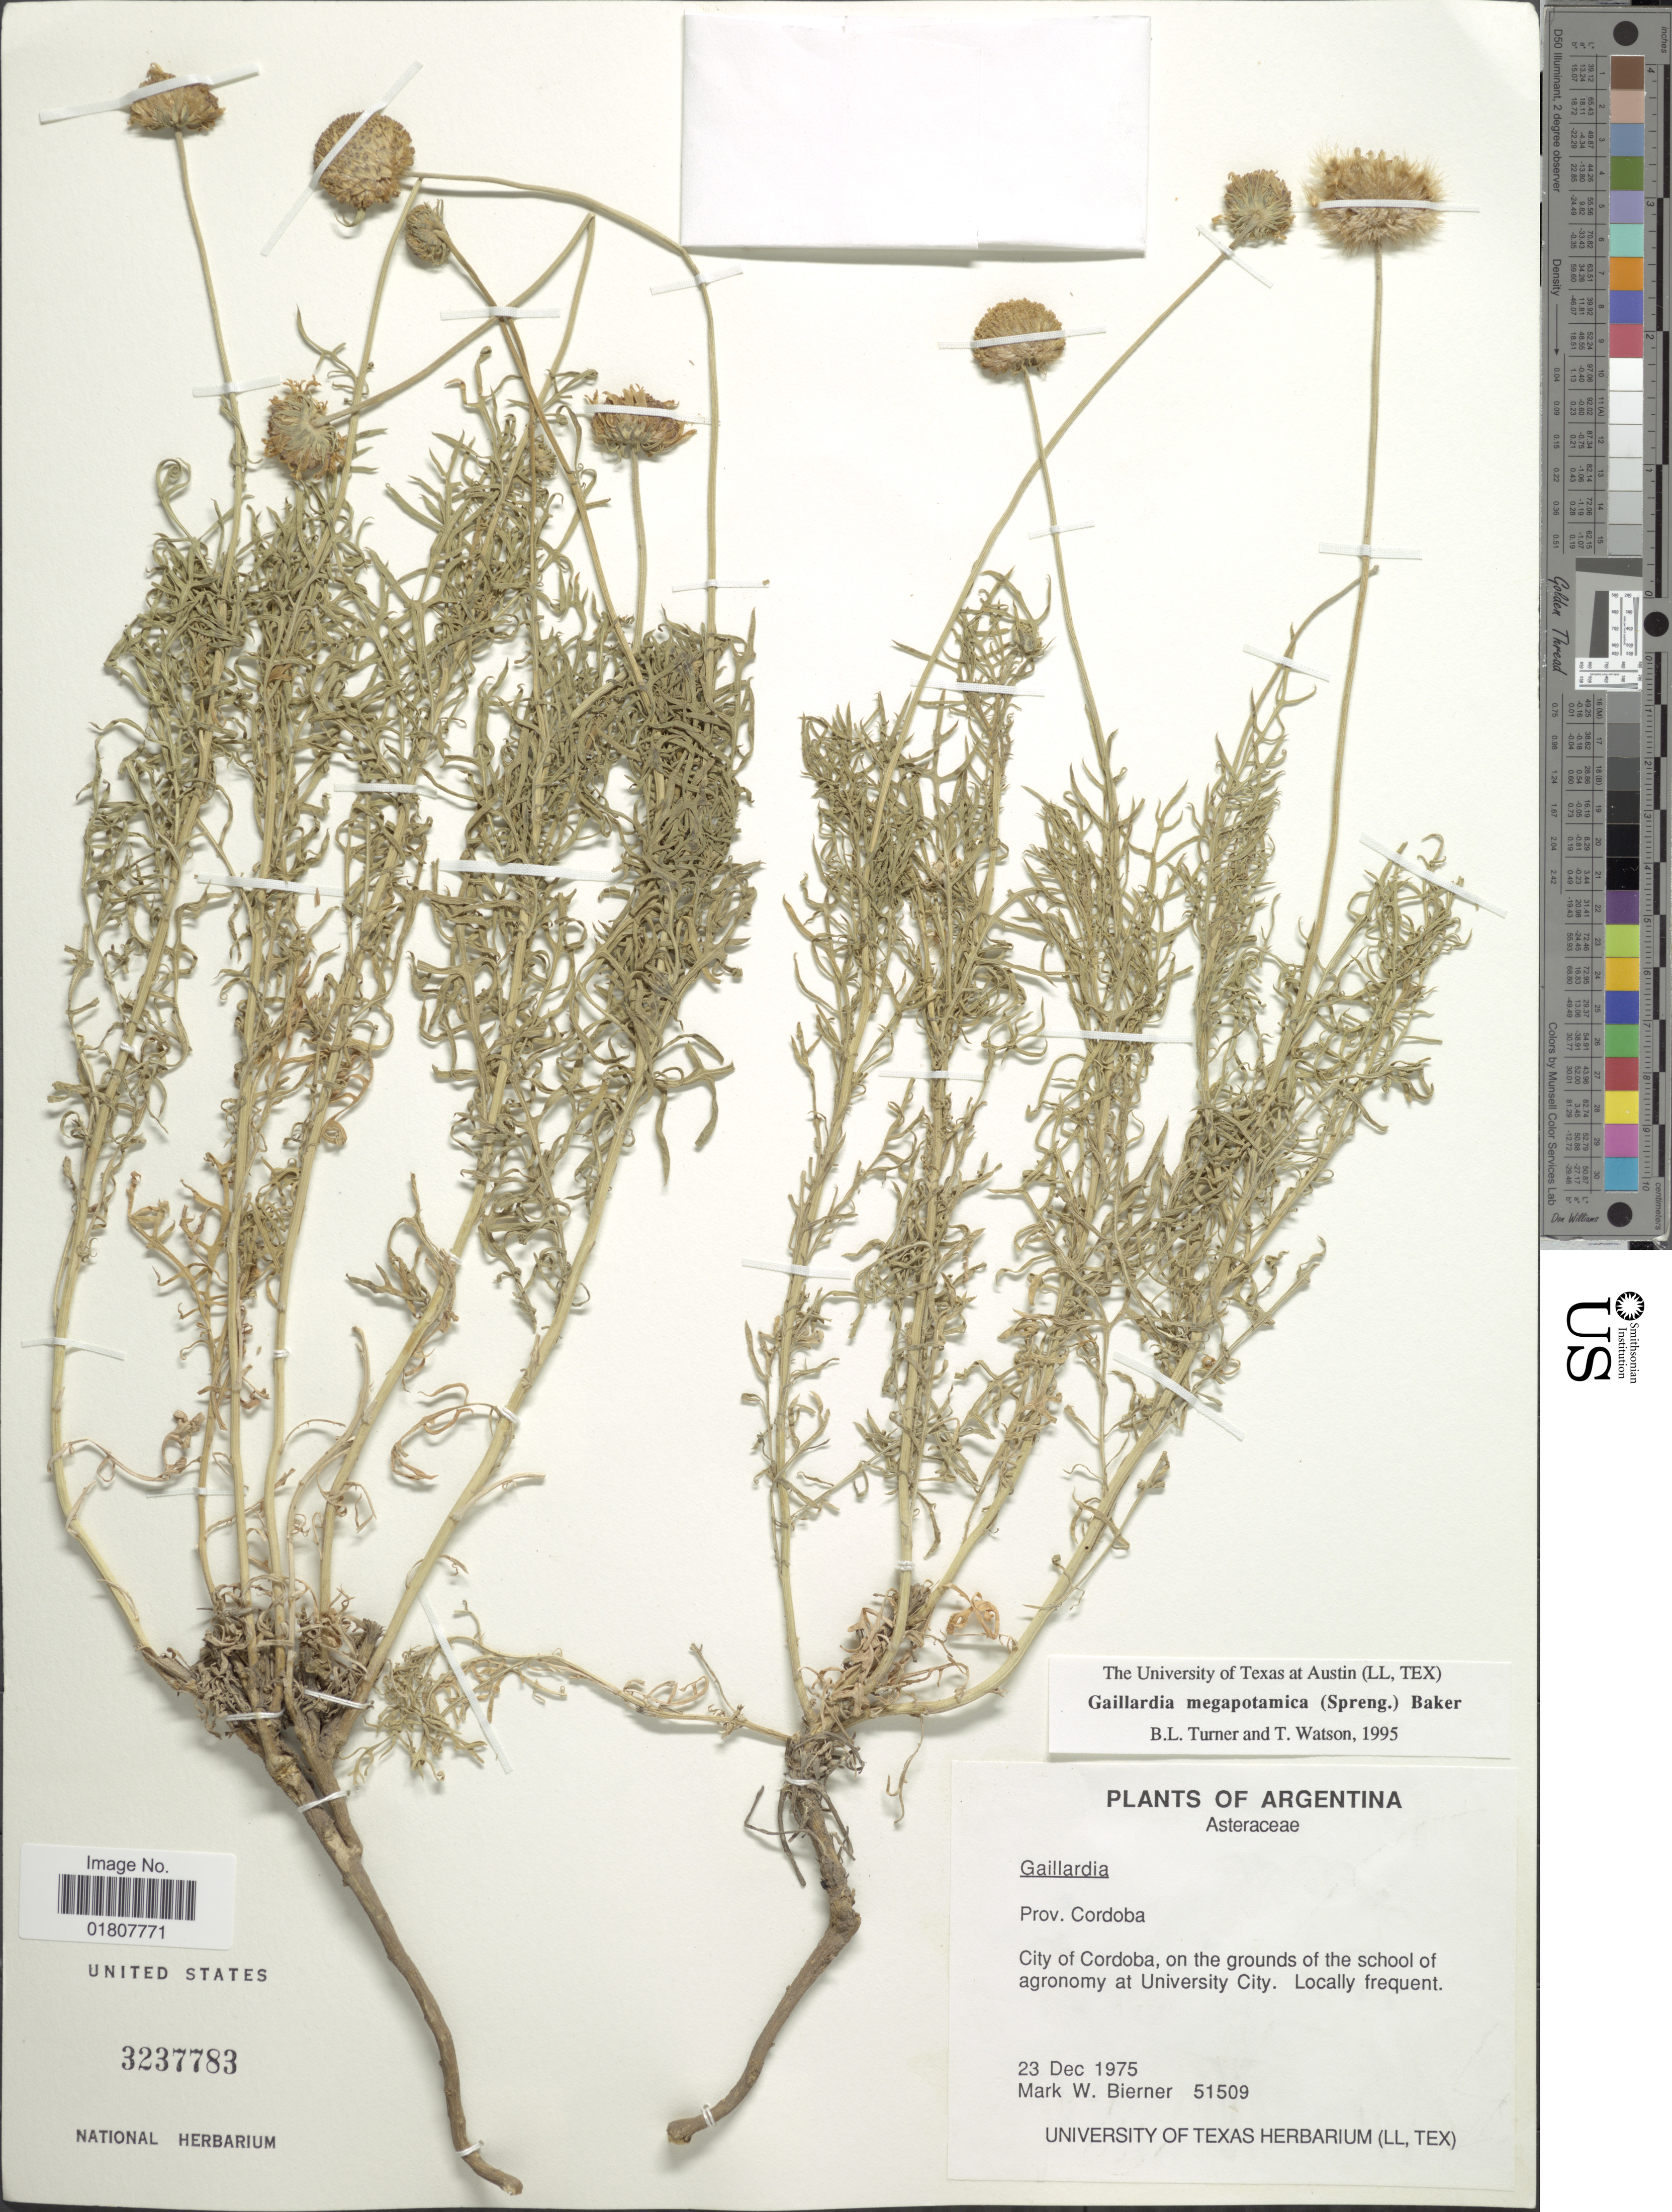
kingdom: Plantae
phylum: Tracheophyta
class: Magnoliopsida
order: Asterales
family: Asteraceae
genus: Gaillardia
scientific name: Gaillardia megapotamica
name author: (Spreng.) Baker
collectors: M. W. Bierner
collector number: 51509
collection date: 1975-12-23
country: Argentina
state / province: Cordoba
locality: City of Cordoba, on the grounds of the school of agronomy at University City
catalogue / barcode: US 3237783